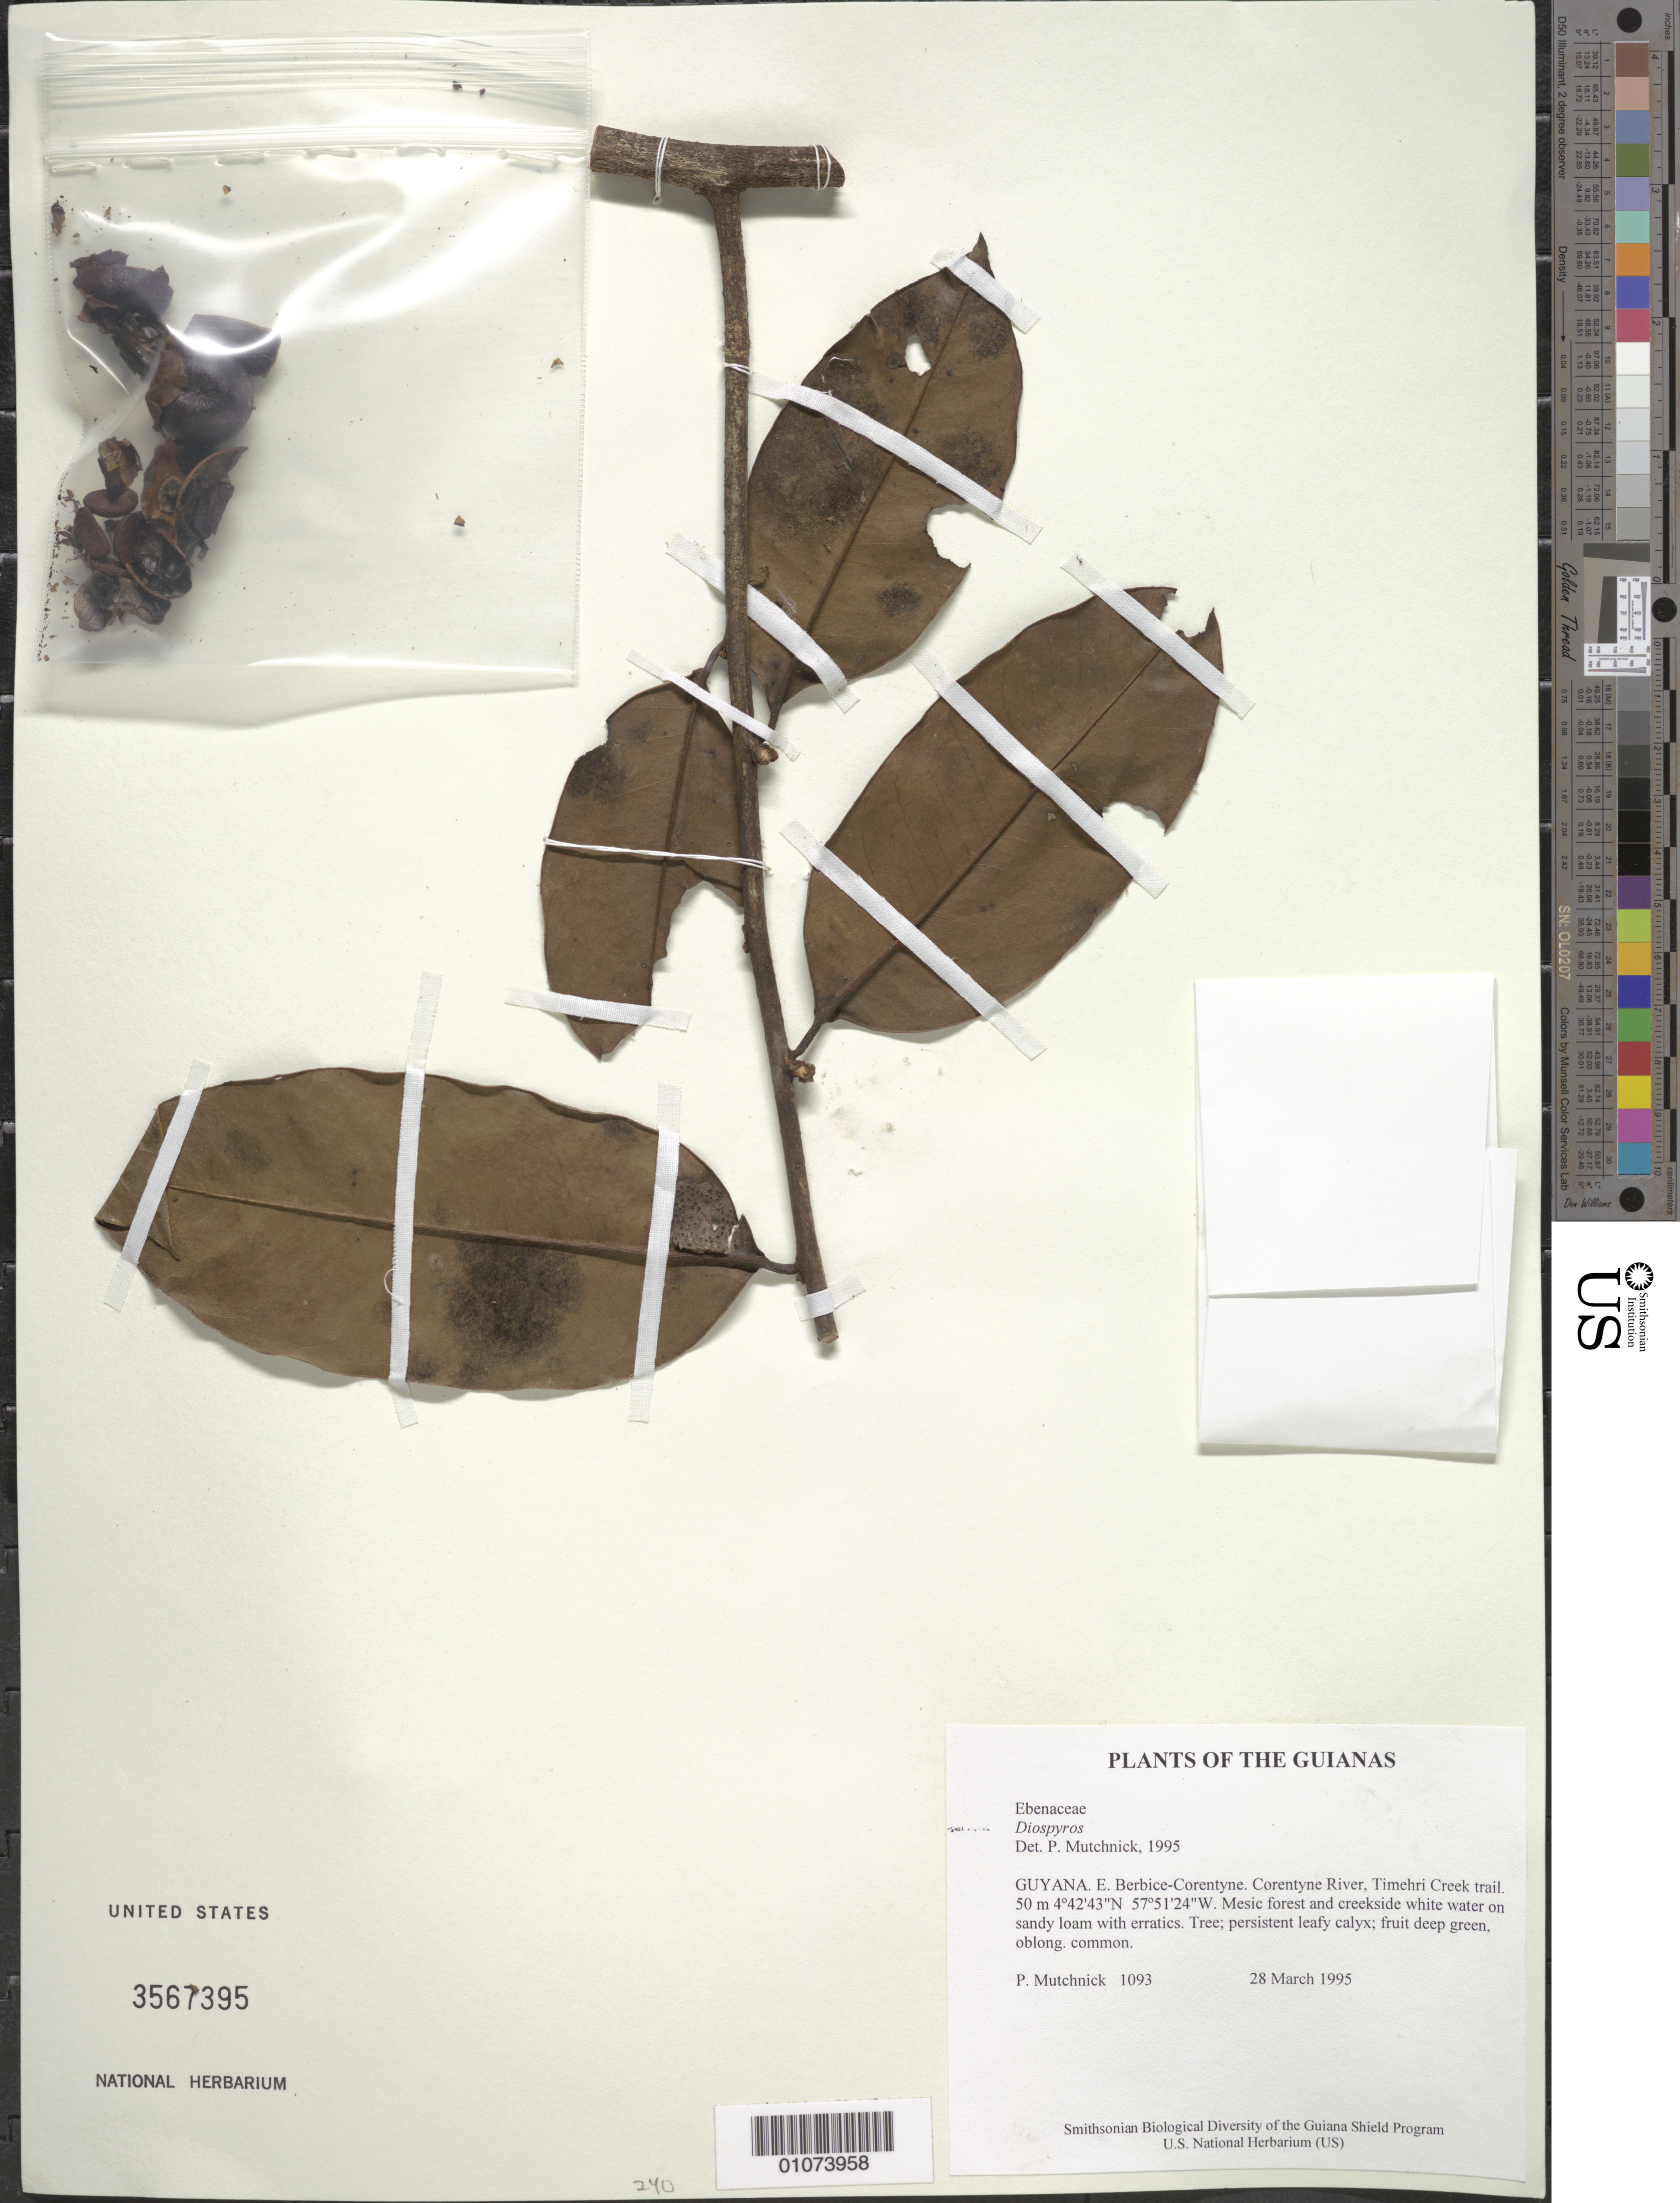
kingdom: Plantae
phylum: Tracheophyta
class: Magnoliopsida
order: Ericales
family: Ebenaceae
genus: Diospyros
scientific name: Diospyros sp.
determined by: Mutchnick, P.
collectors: P. Mutchnick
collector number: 1093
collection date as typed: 28 March 1995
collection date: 1995-03-28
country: Guyana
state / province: E. Berbice-Corentyne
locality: Corentyne River, Timehri Creek trail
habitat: Mesic forest and creekside white water on sandy loam with erratics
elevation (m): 50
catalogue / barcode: US 3567395